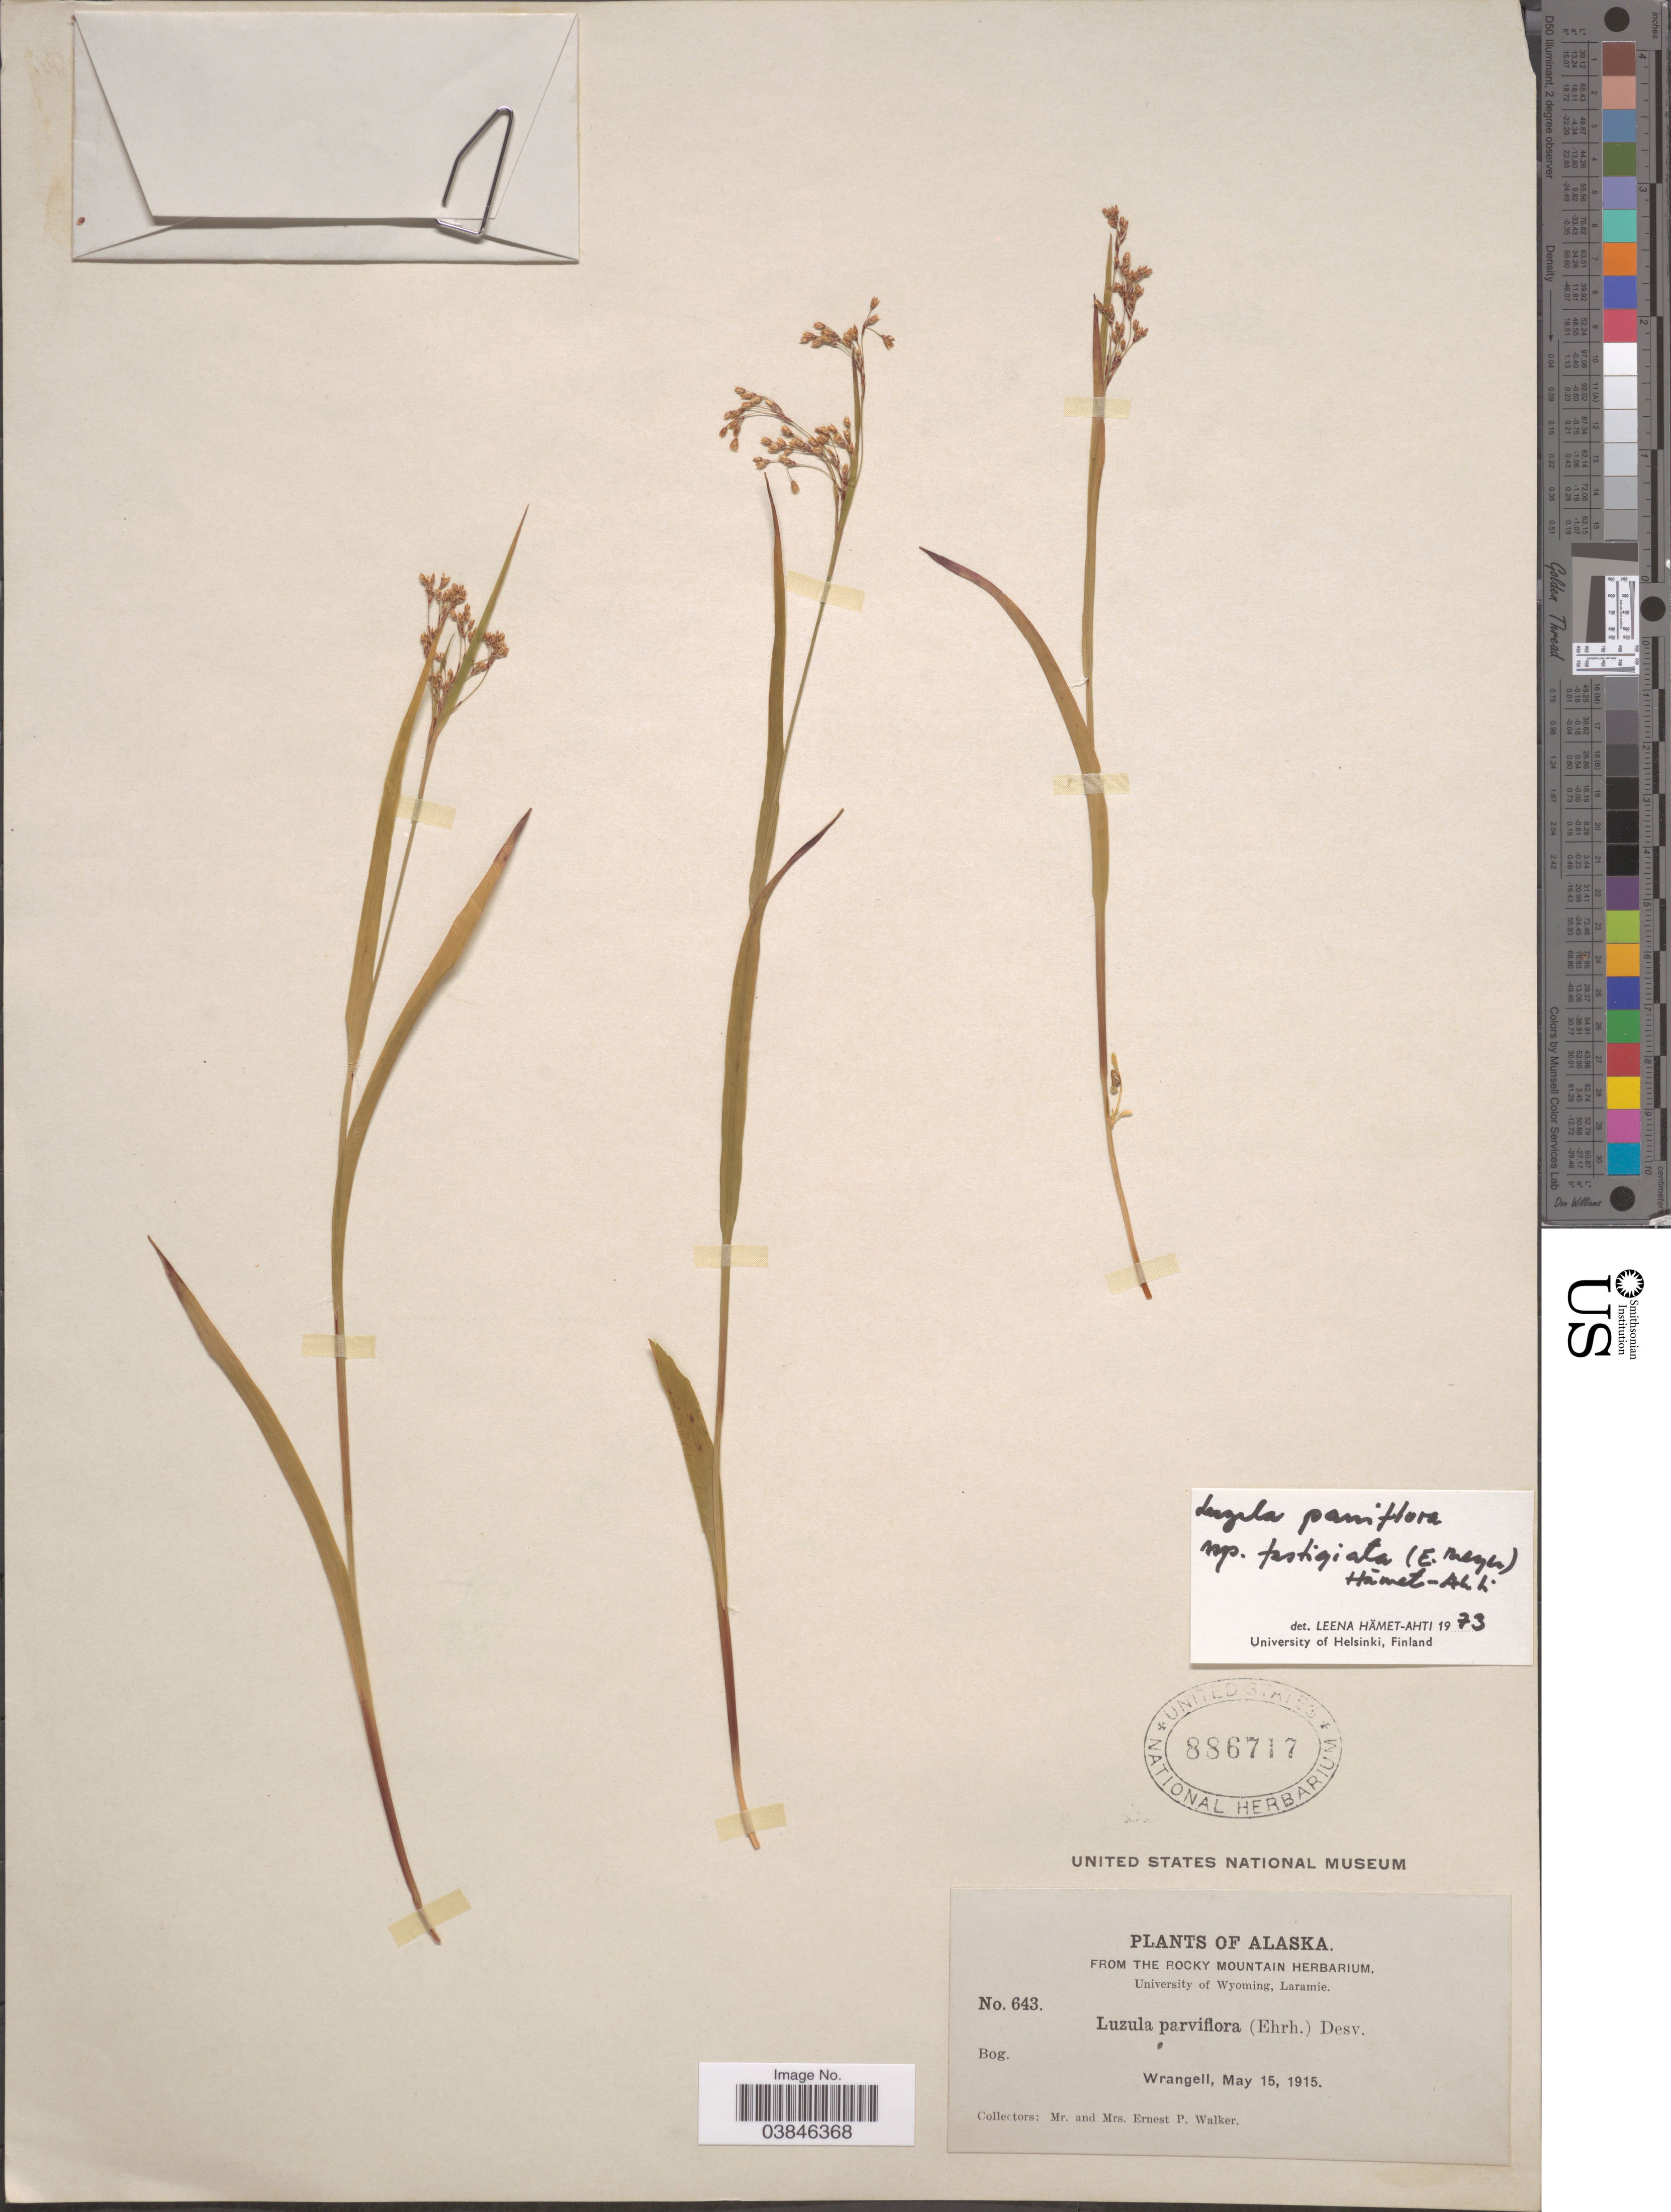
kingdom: Plantae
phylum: Tracheophyta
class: Liliopsida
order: Poales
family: Juncaceae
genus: Luzula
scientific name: Luzula parviflora subsp. fastigiata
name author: Buchenau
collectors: E. P. Walker & E. Walker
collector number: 643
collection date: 1915-05-15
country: United States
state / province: Alaska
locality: Wrangell.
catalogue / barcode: US 886717